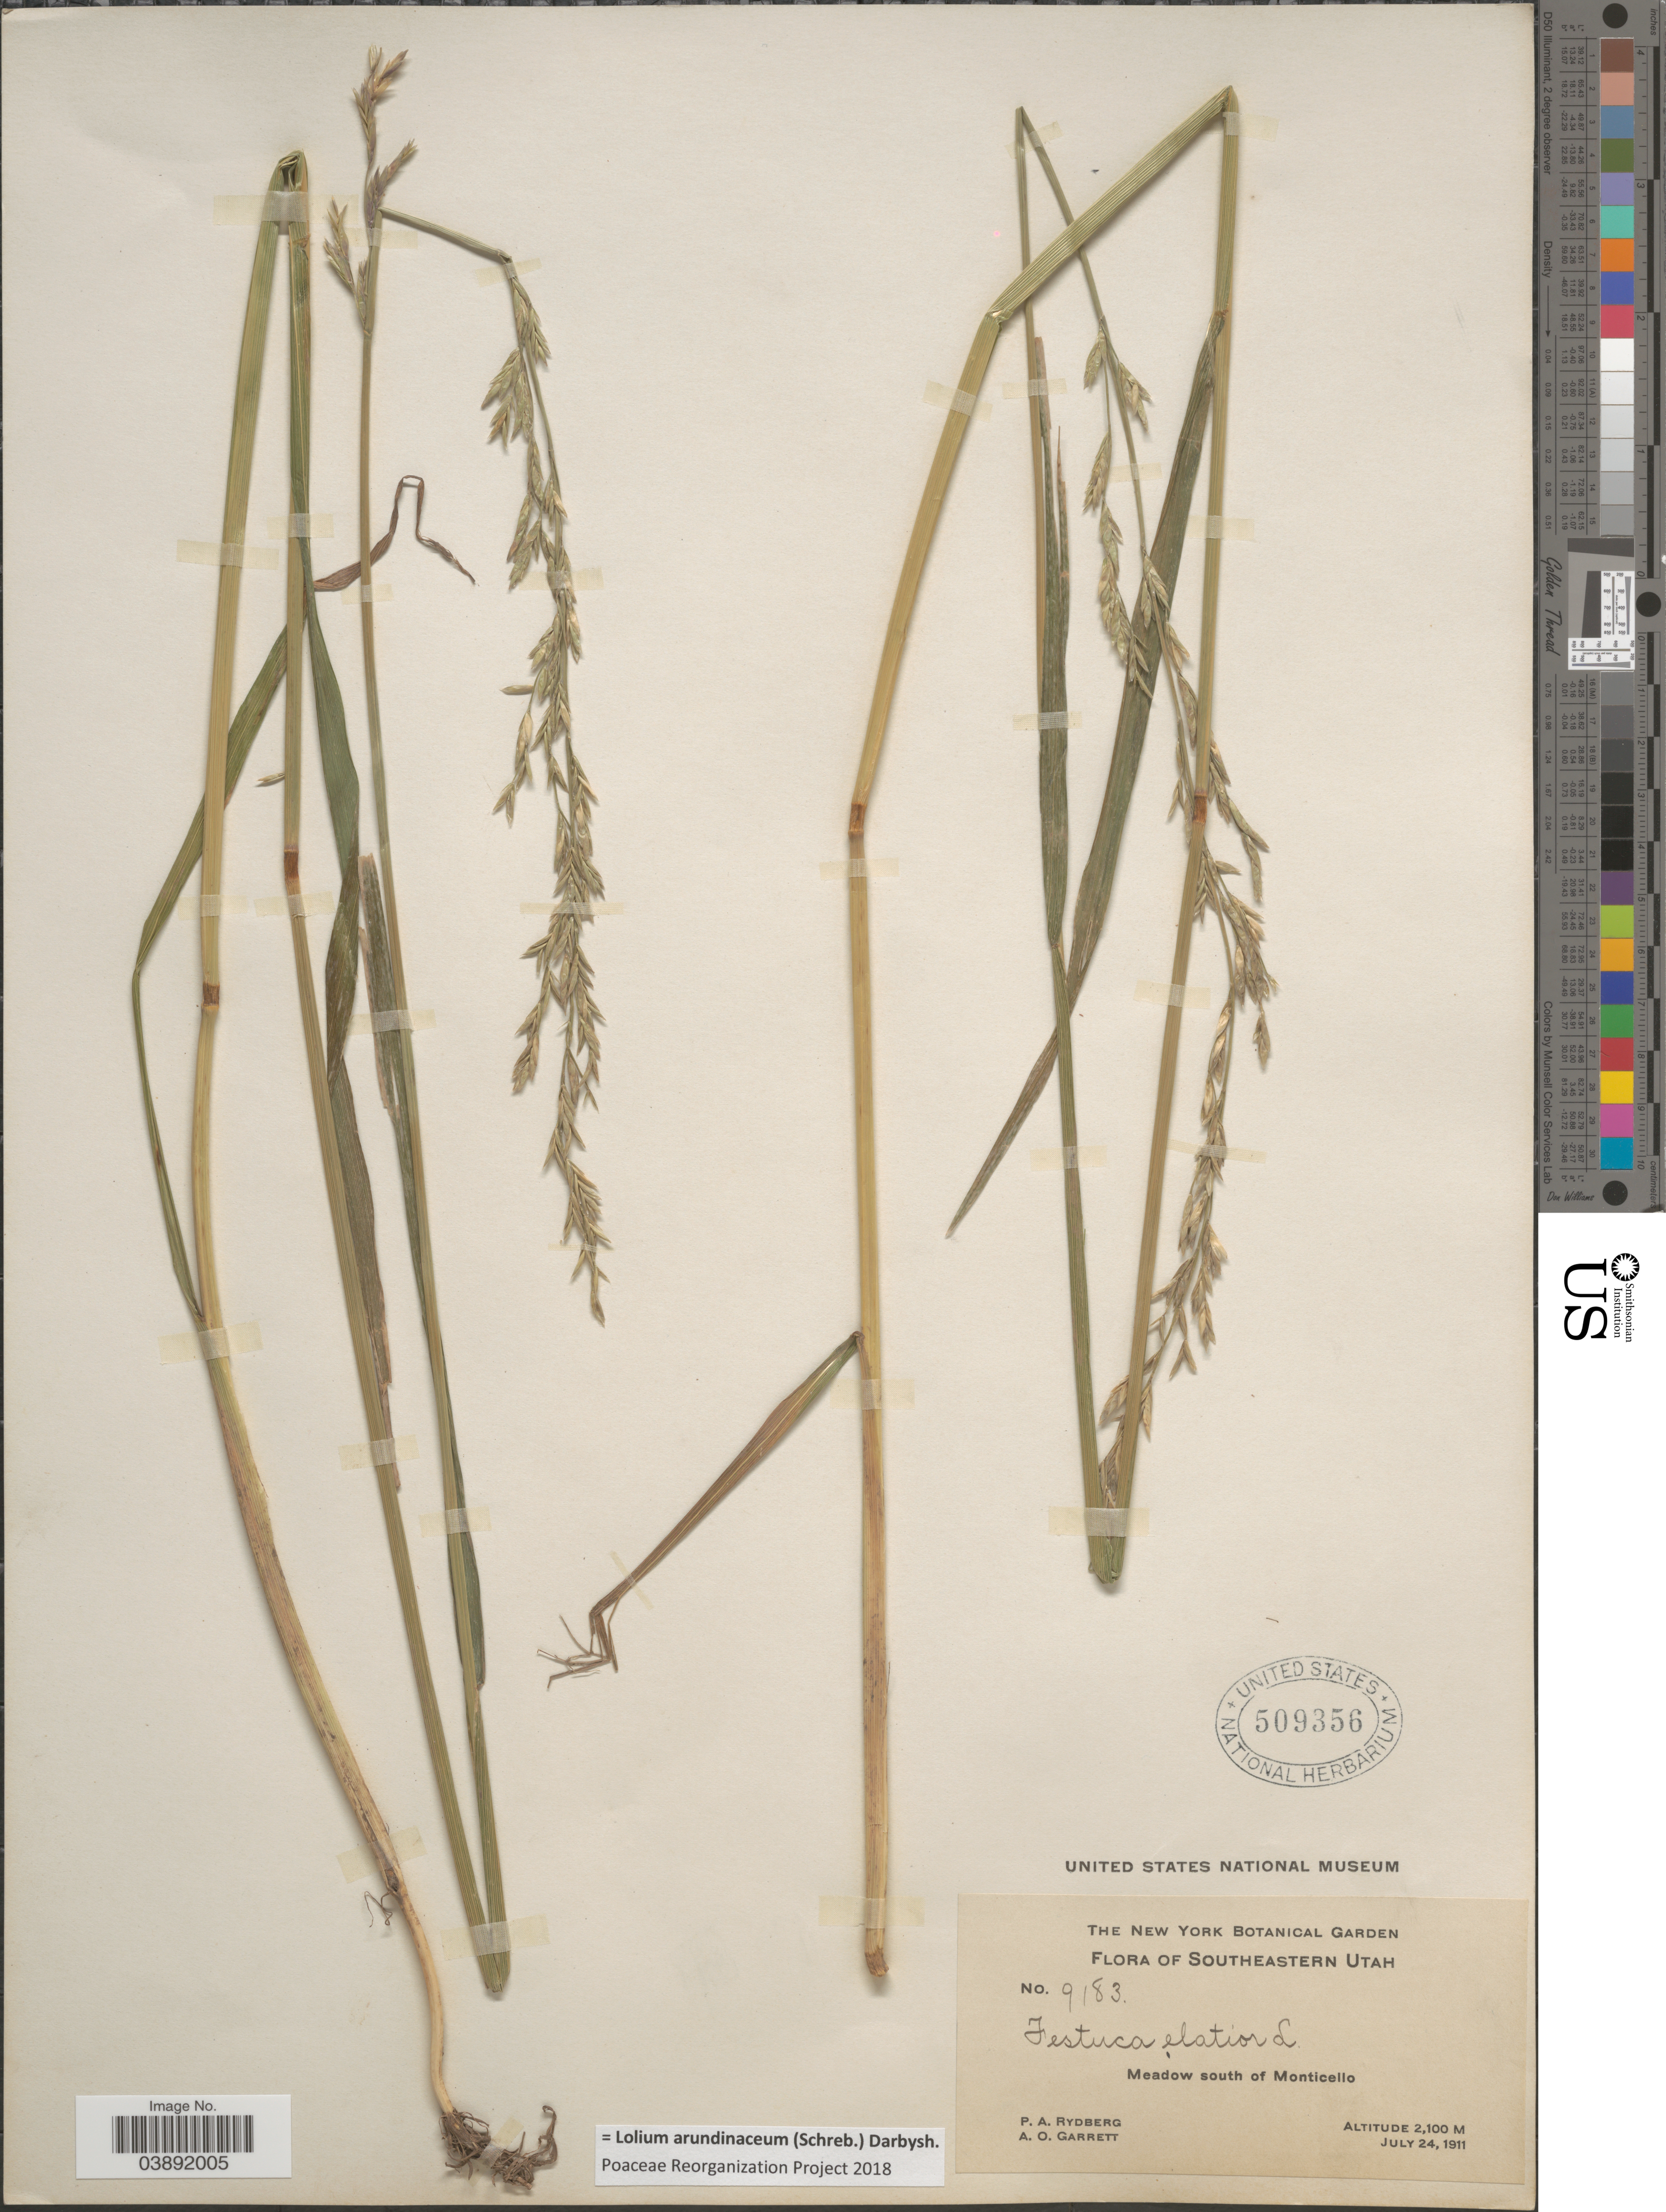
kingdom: Plantae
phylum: Tracheophyta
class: Liliopsida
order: Poales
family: Poaceae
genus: Lolium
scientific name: Lolium arundinaceum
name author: (Schreb.) Darbysh.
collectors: P. A. Rydberg & A. O. Garrett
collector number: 9183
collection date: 1911-07-24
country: United States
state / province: Utah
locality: Southeastern Utah. Meadow south of Monticello.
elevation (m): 2100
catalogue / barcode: US 509356